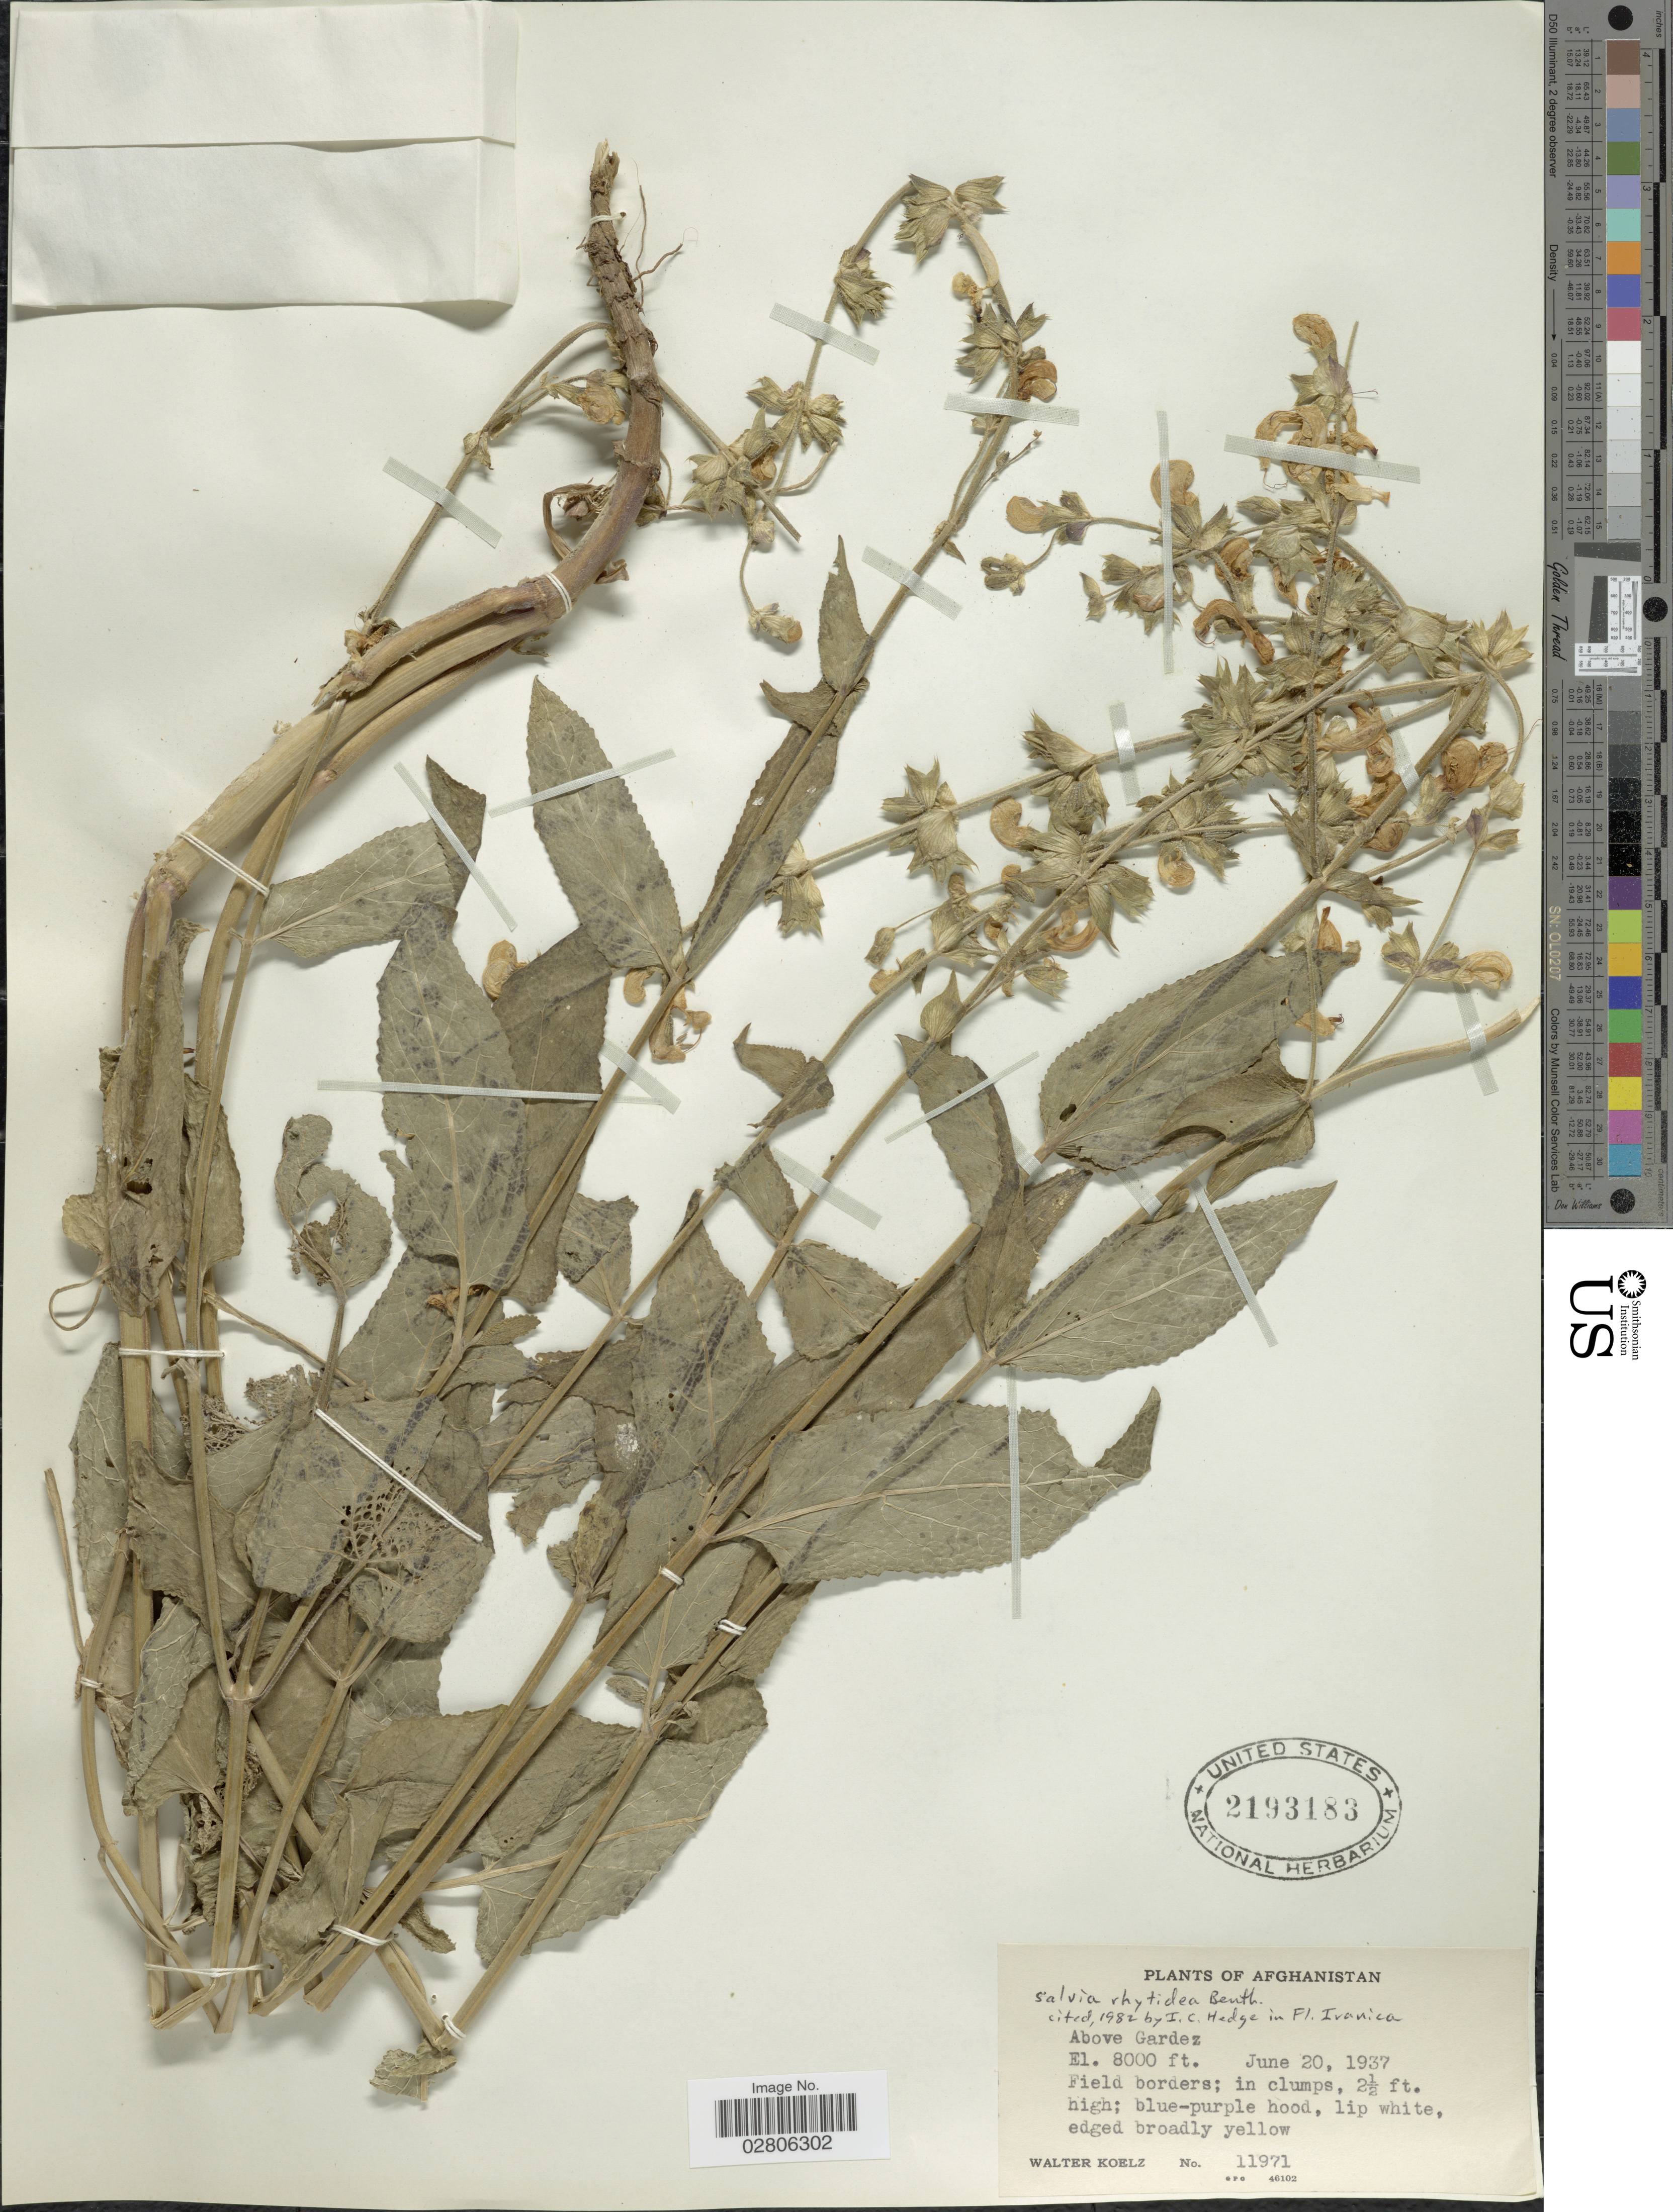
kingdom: Plantae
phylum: Tracheophyta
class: Magnoliopsida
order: Lamiales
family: Lamiaceae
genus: Salvia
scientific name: Salvia rhytidea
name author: Benth.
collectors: W. N. Koelz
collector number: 11971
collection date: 1937-06-20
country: Afghanistan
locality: Above Gardez.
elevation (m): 2438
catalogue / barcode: US 2193183